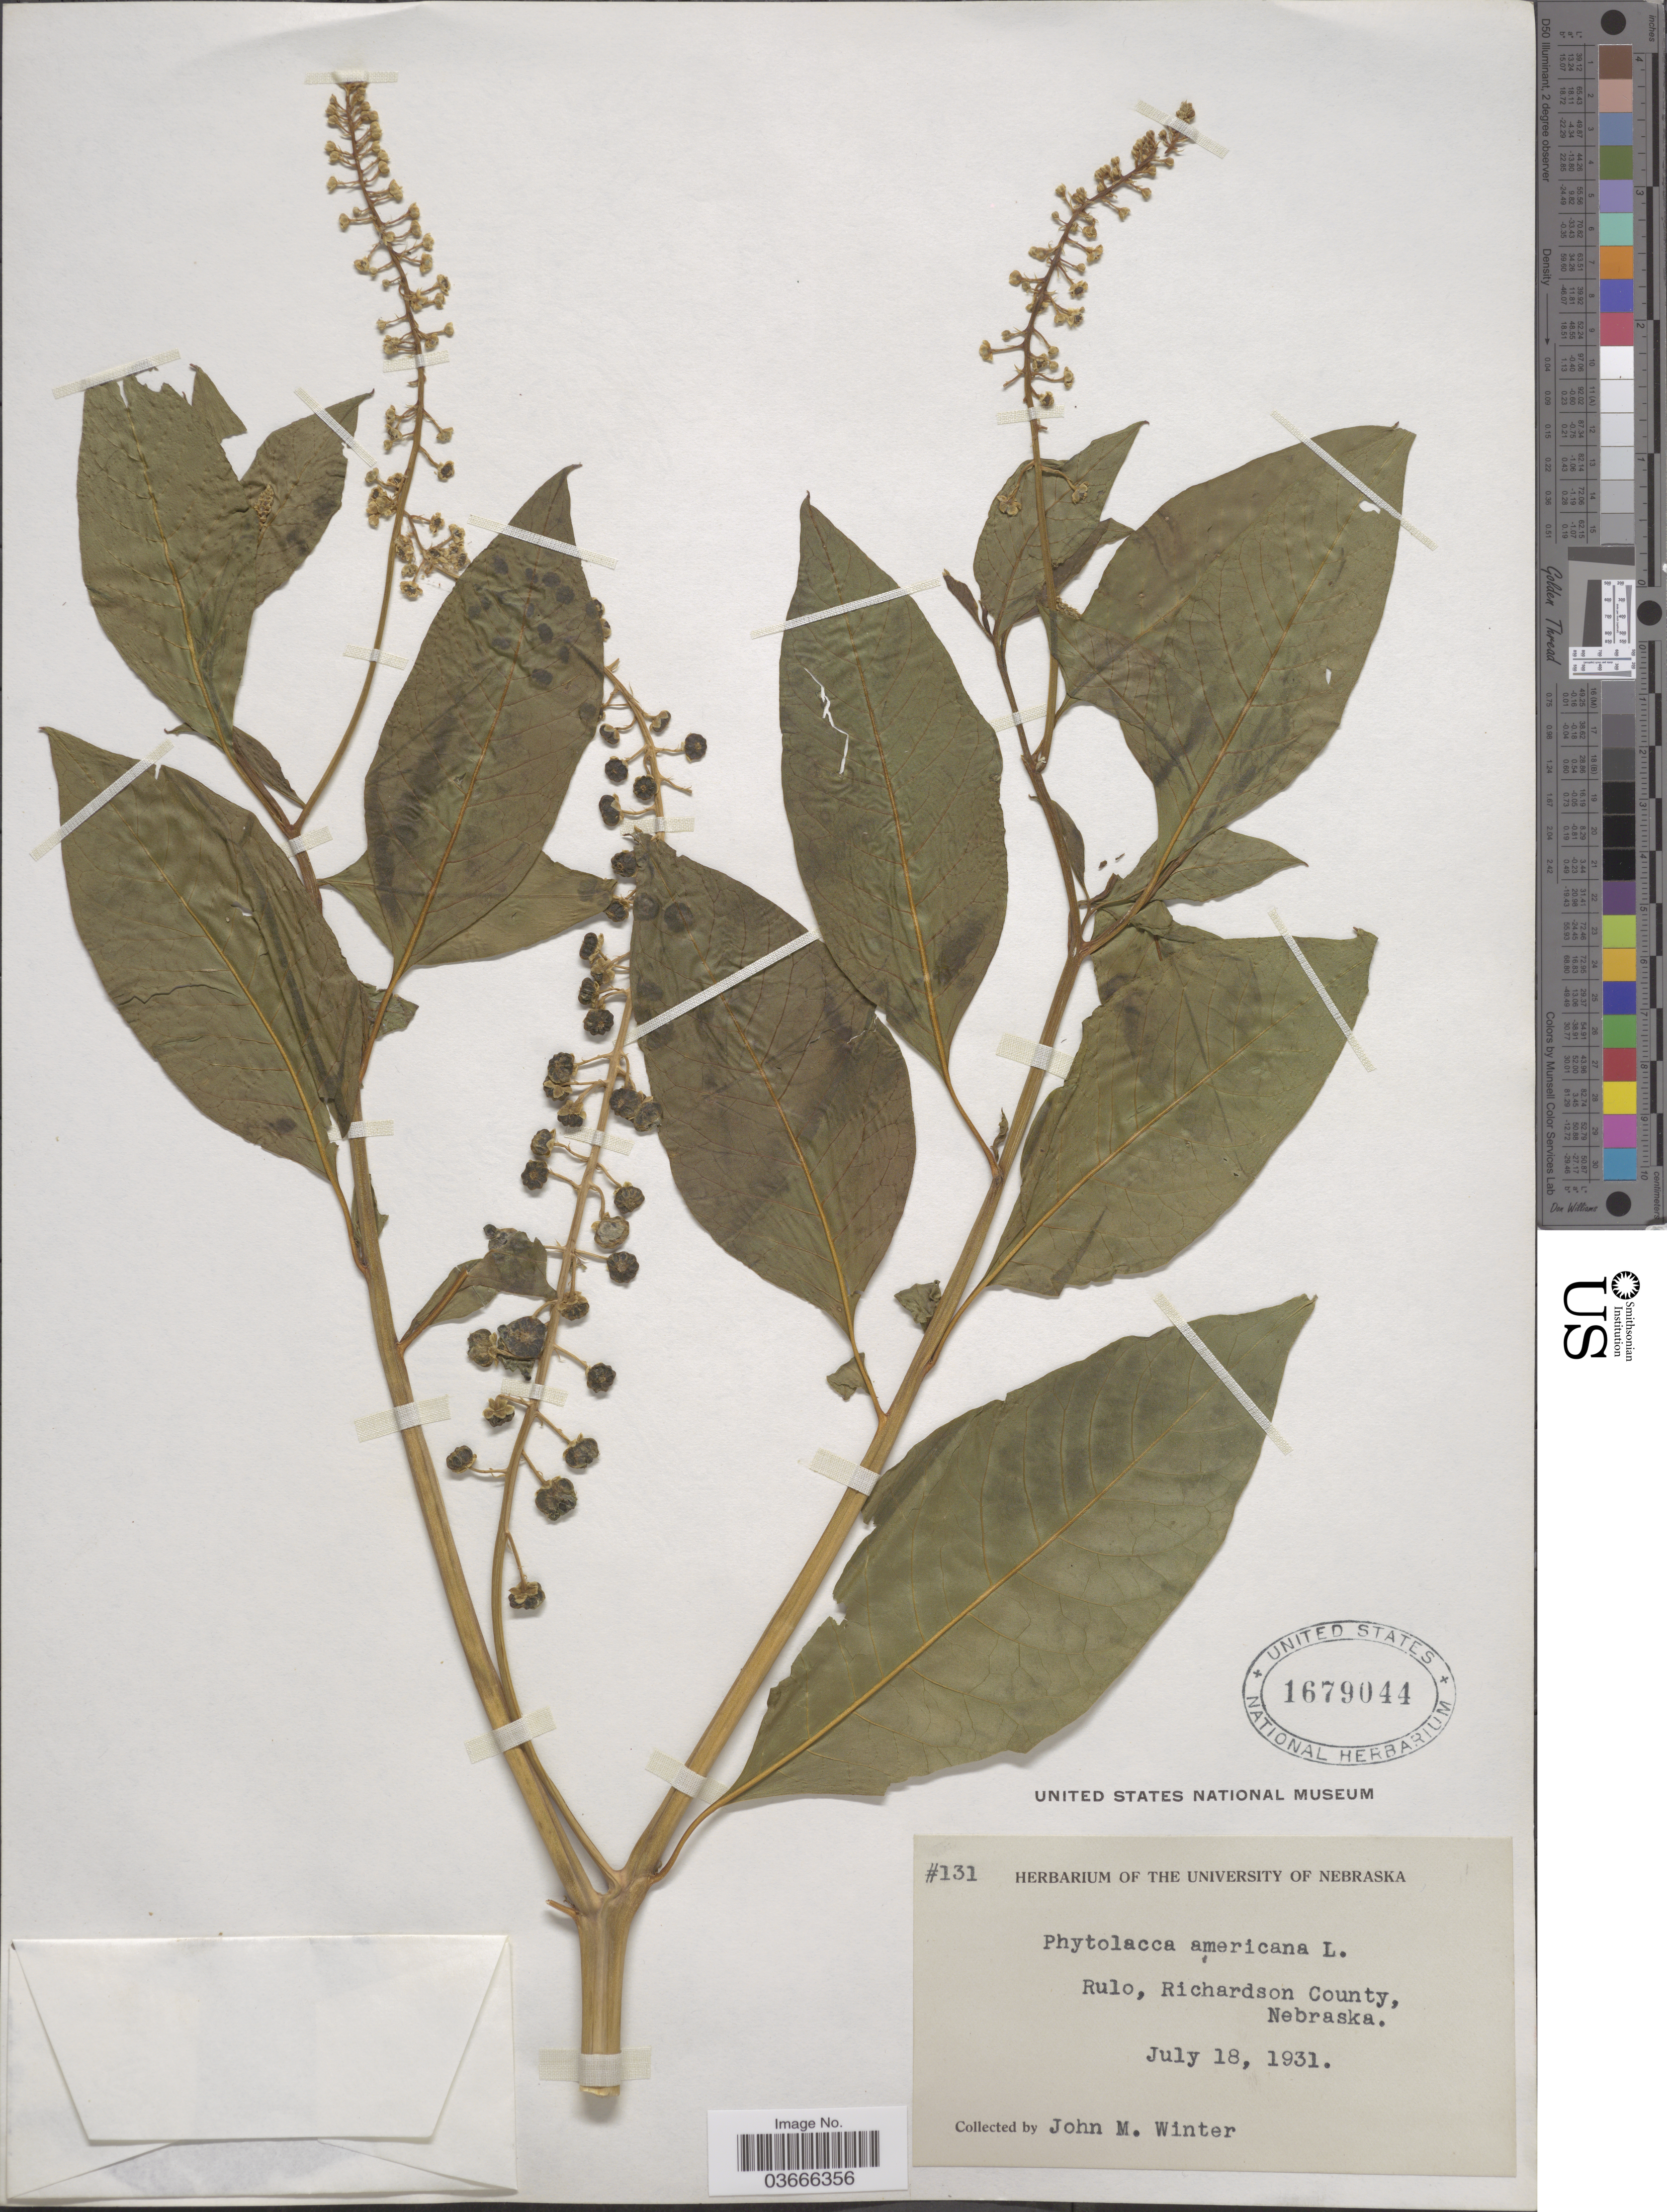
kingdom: Plantae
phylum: Tracheophyta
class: Magnoliopsida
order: Caryophyllales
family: Phytolaccaceae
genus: Phytolacca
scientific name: Phytolacca americana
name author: L.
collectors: J. M. Winter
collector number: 131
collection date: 1931-07-18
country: United States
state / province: Nebraska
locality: Rulo, Richardson County.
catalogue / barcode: US 1679044